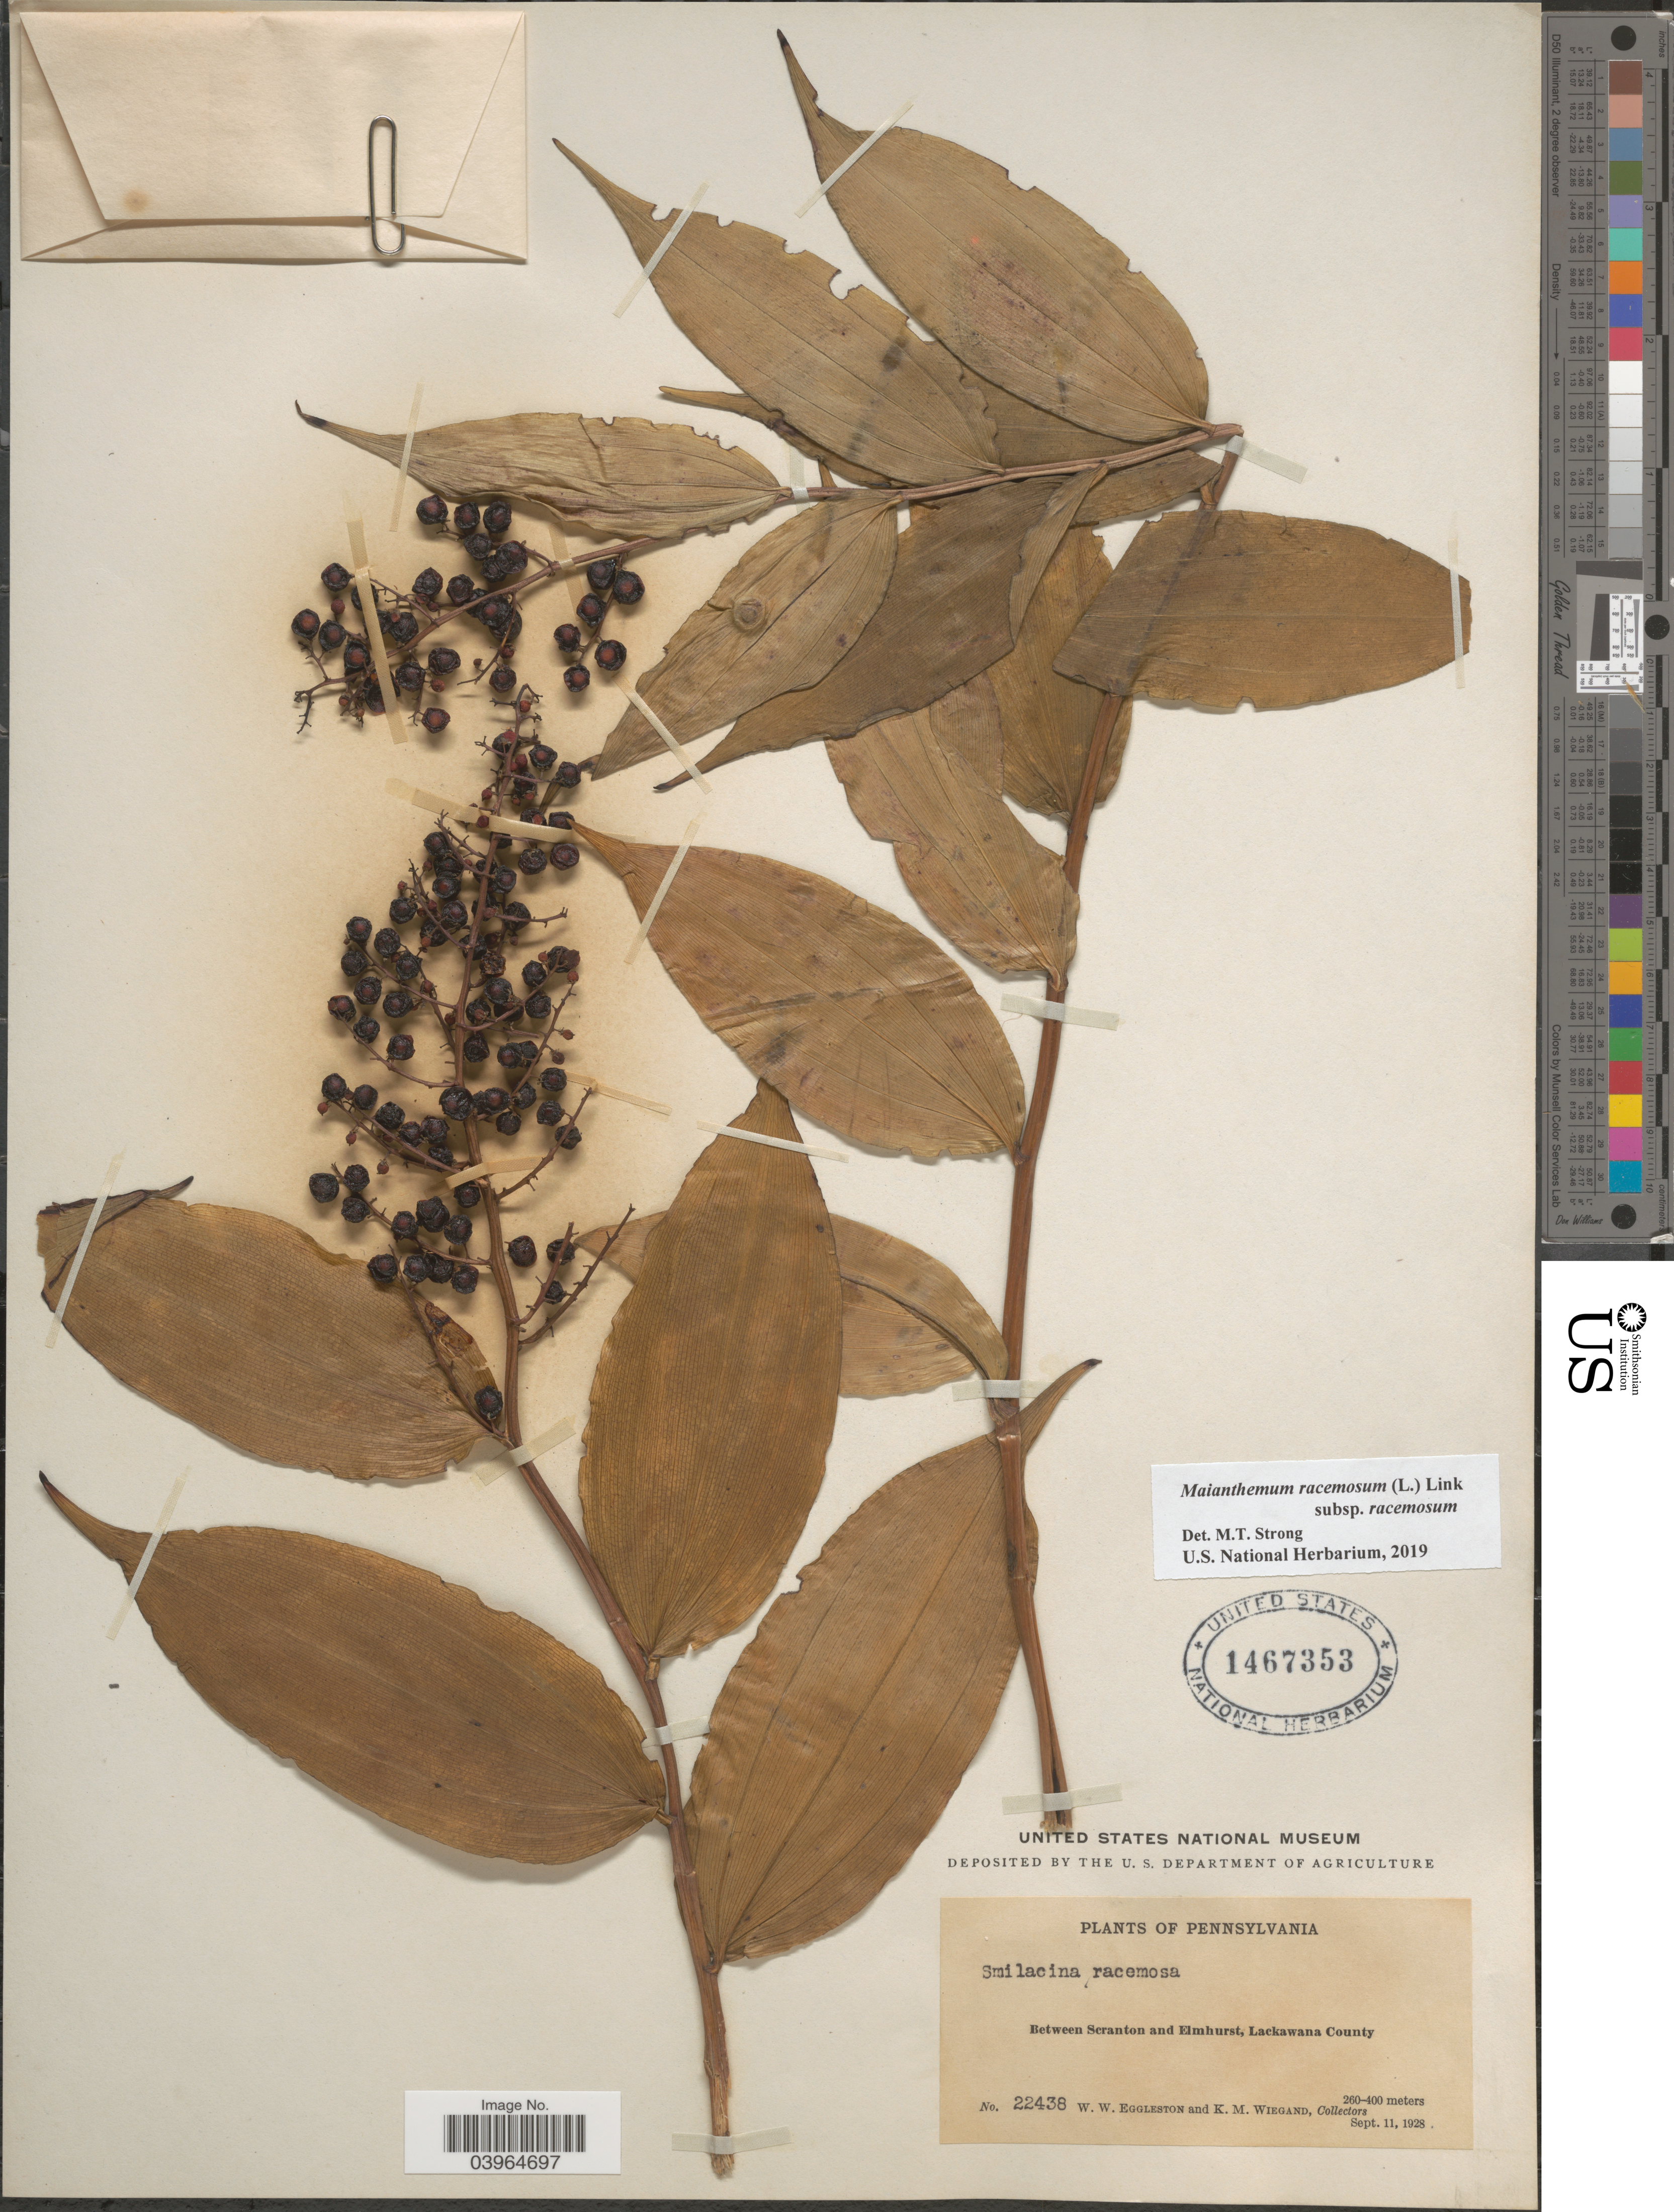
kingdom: Plantae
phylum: Tracheophyta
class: Liliopsida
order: Asparagales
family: Asparagaceae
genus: Maianthemum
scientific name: Maianthemum racemosum subsp. racemosum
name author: (L.) Link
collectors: W. W. Eggleston & K. M. Wiegand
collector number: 22438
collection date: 1928-09-11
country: United States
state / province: Pennsylvania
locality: Between Scranton and Elmhurst, Lackawana County.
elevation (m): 260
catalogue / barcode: US 1467353